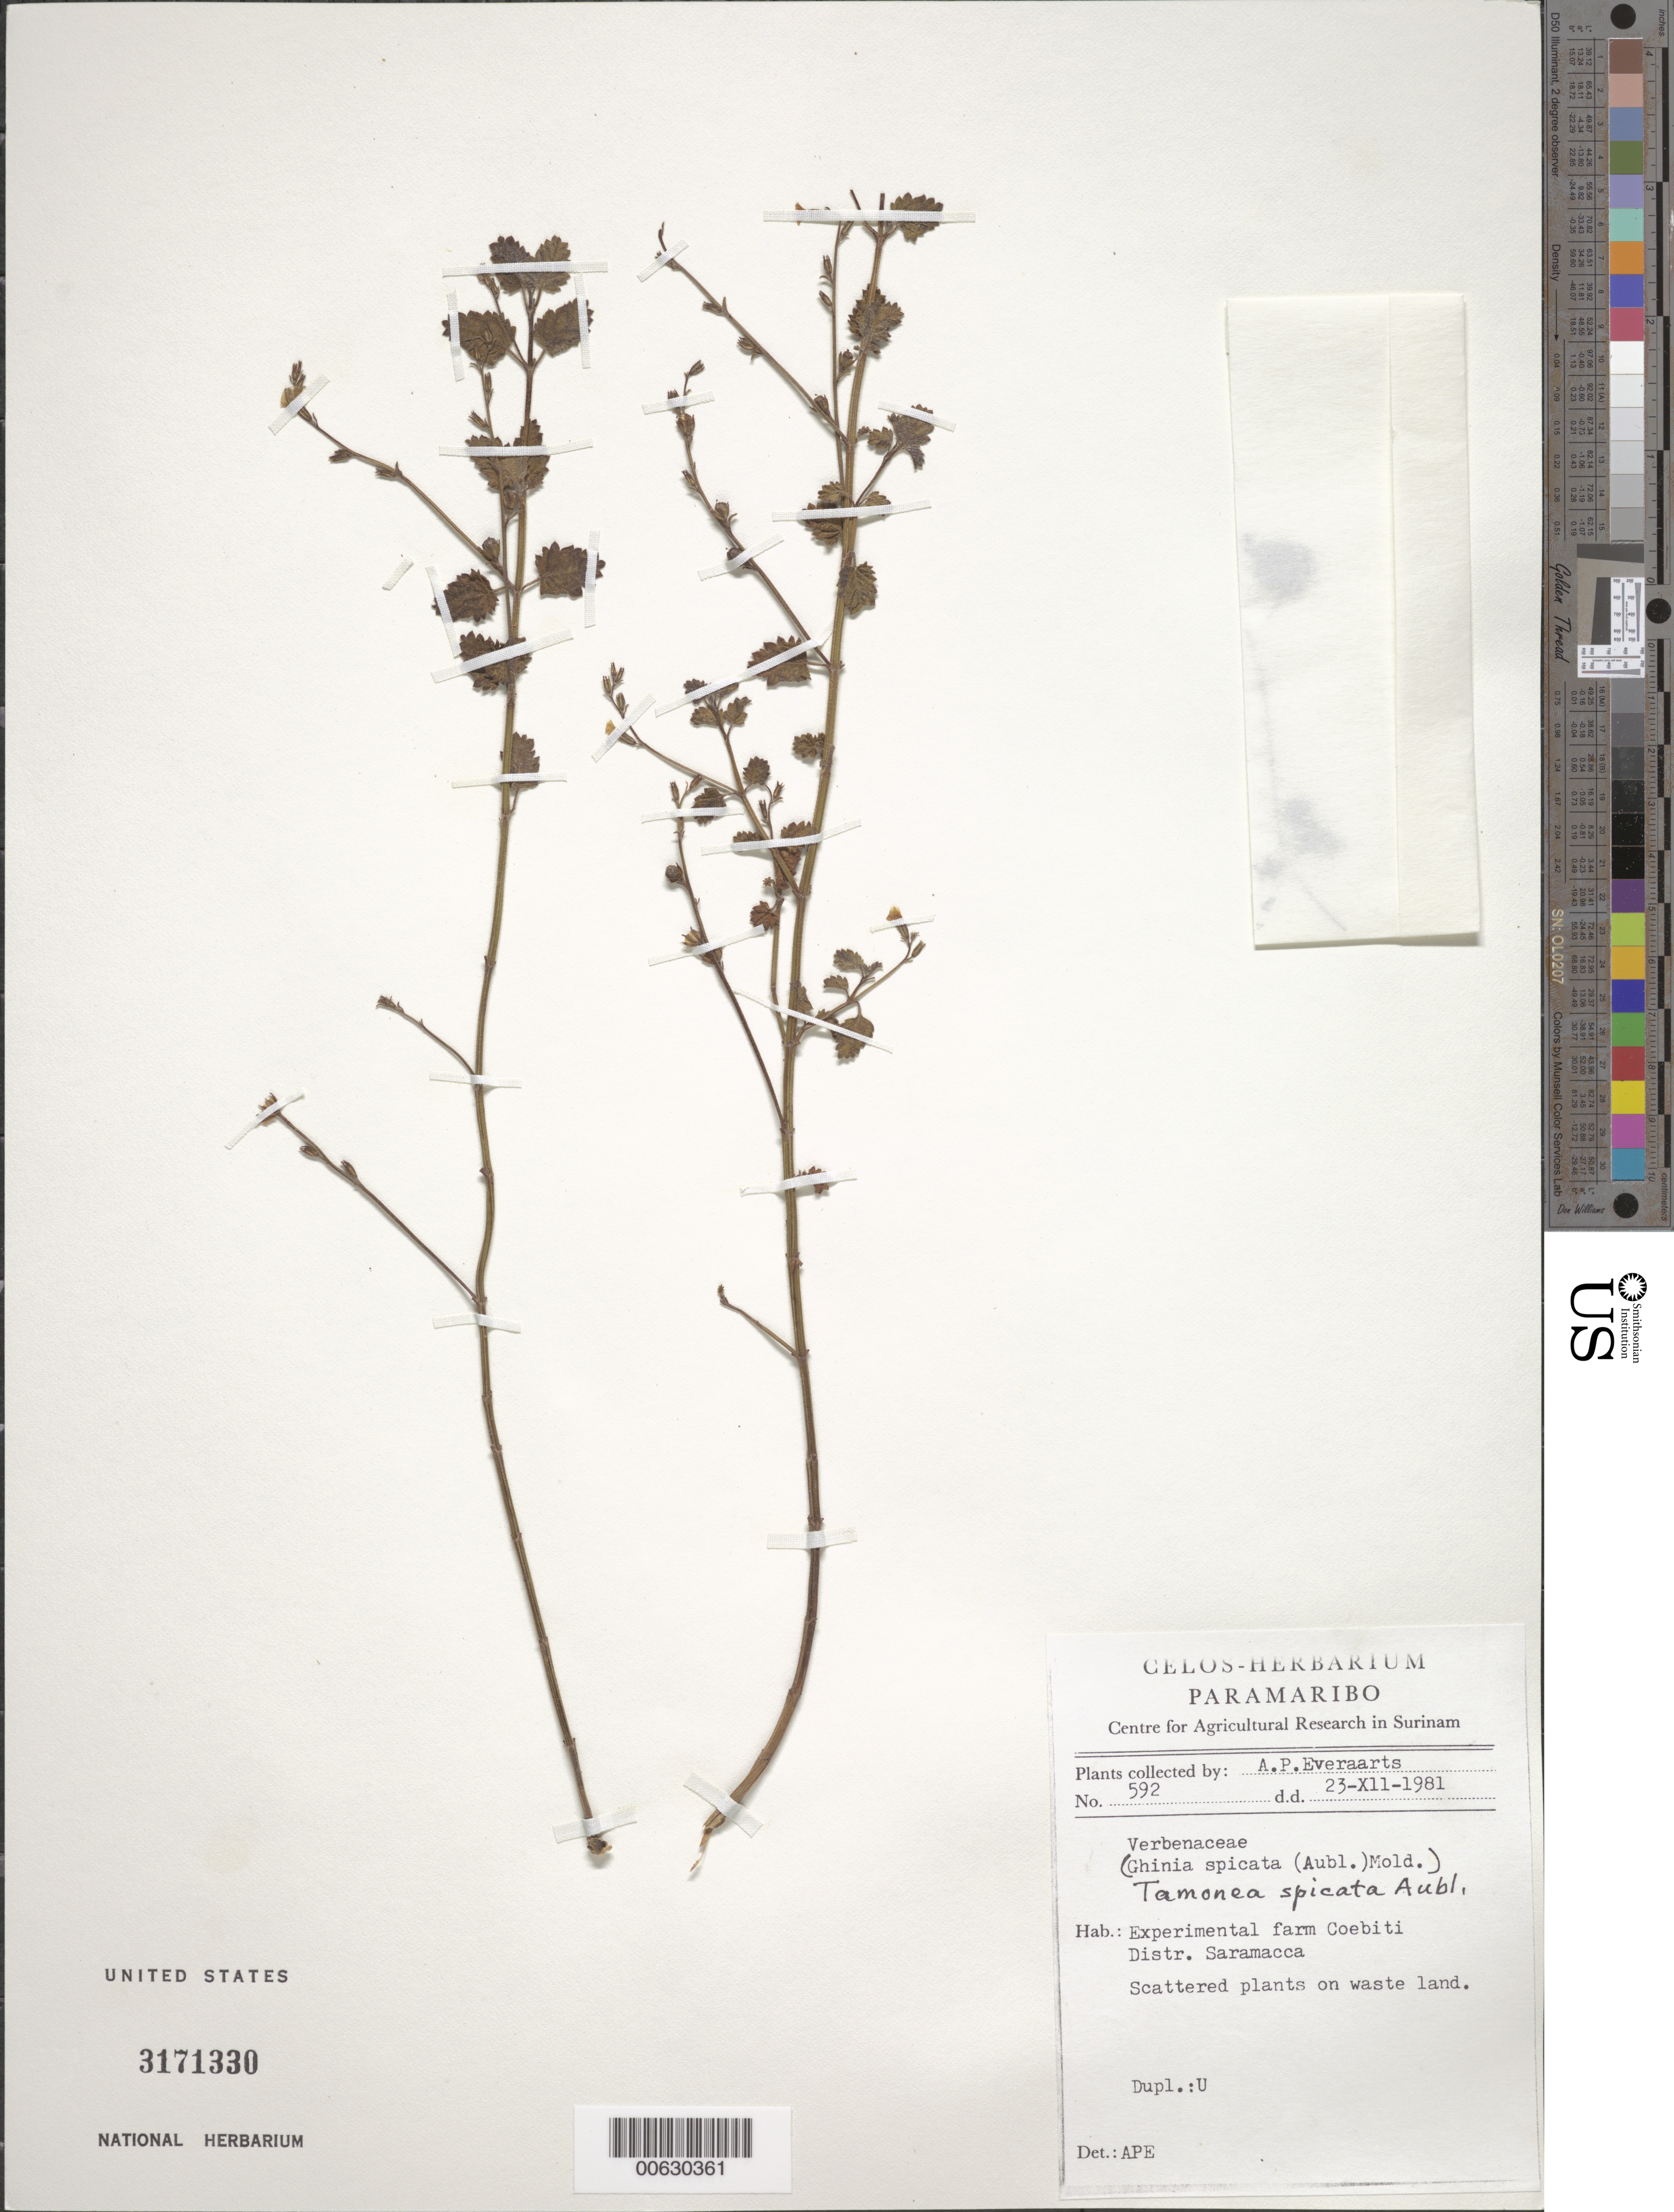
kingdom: Plantae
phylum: Tracheophyta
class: Magnoliopsida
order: Lamiales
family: Verbenaceae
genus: Tamonea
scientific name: Tamonea spicata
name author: Aubl.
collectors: A. Everaarts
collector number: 592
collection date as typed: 23-Dec-81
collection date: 1981-12-23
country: Suriname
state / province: Saramacca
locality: Coebiti Experimental Farm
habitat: Scattered plants on waste lands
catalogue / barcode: US 3171330